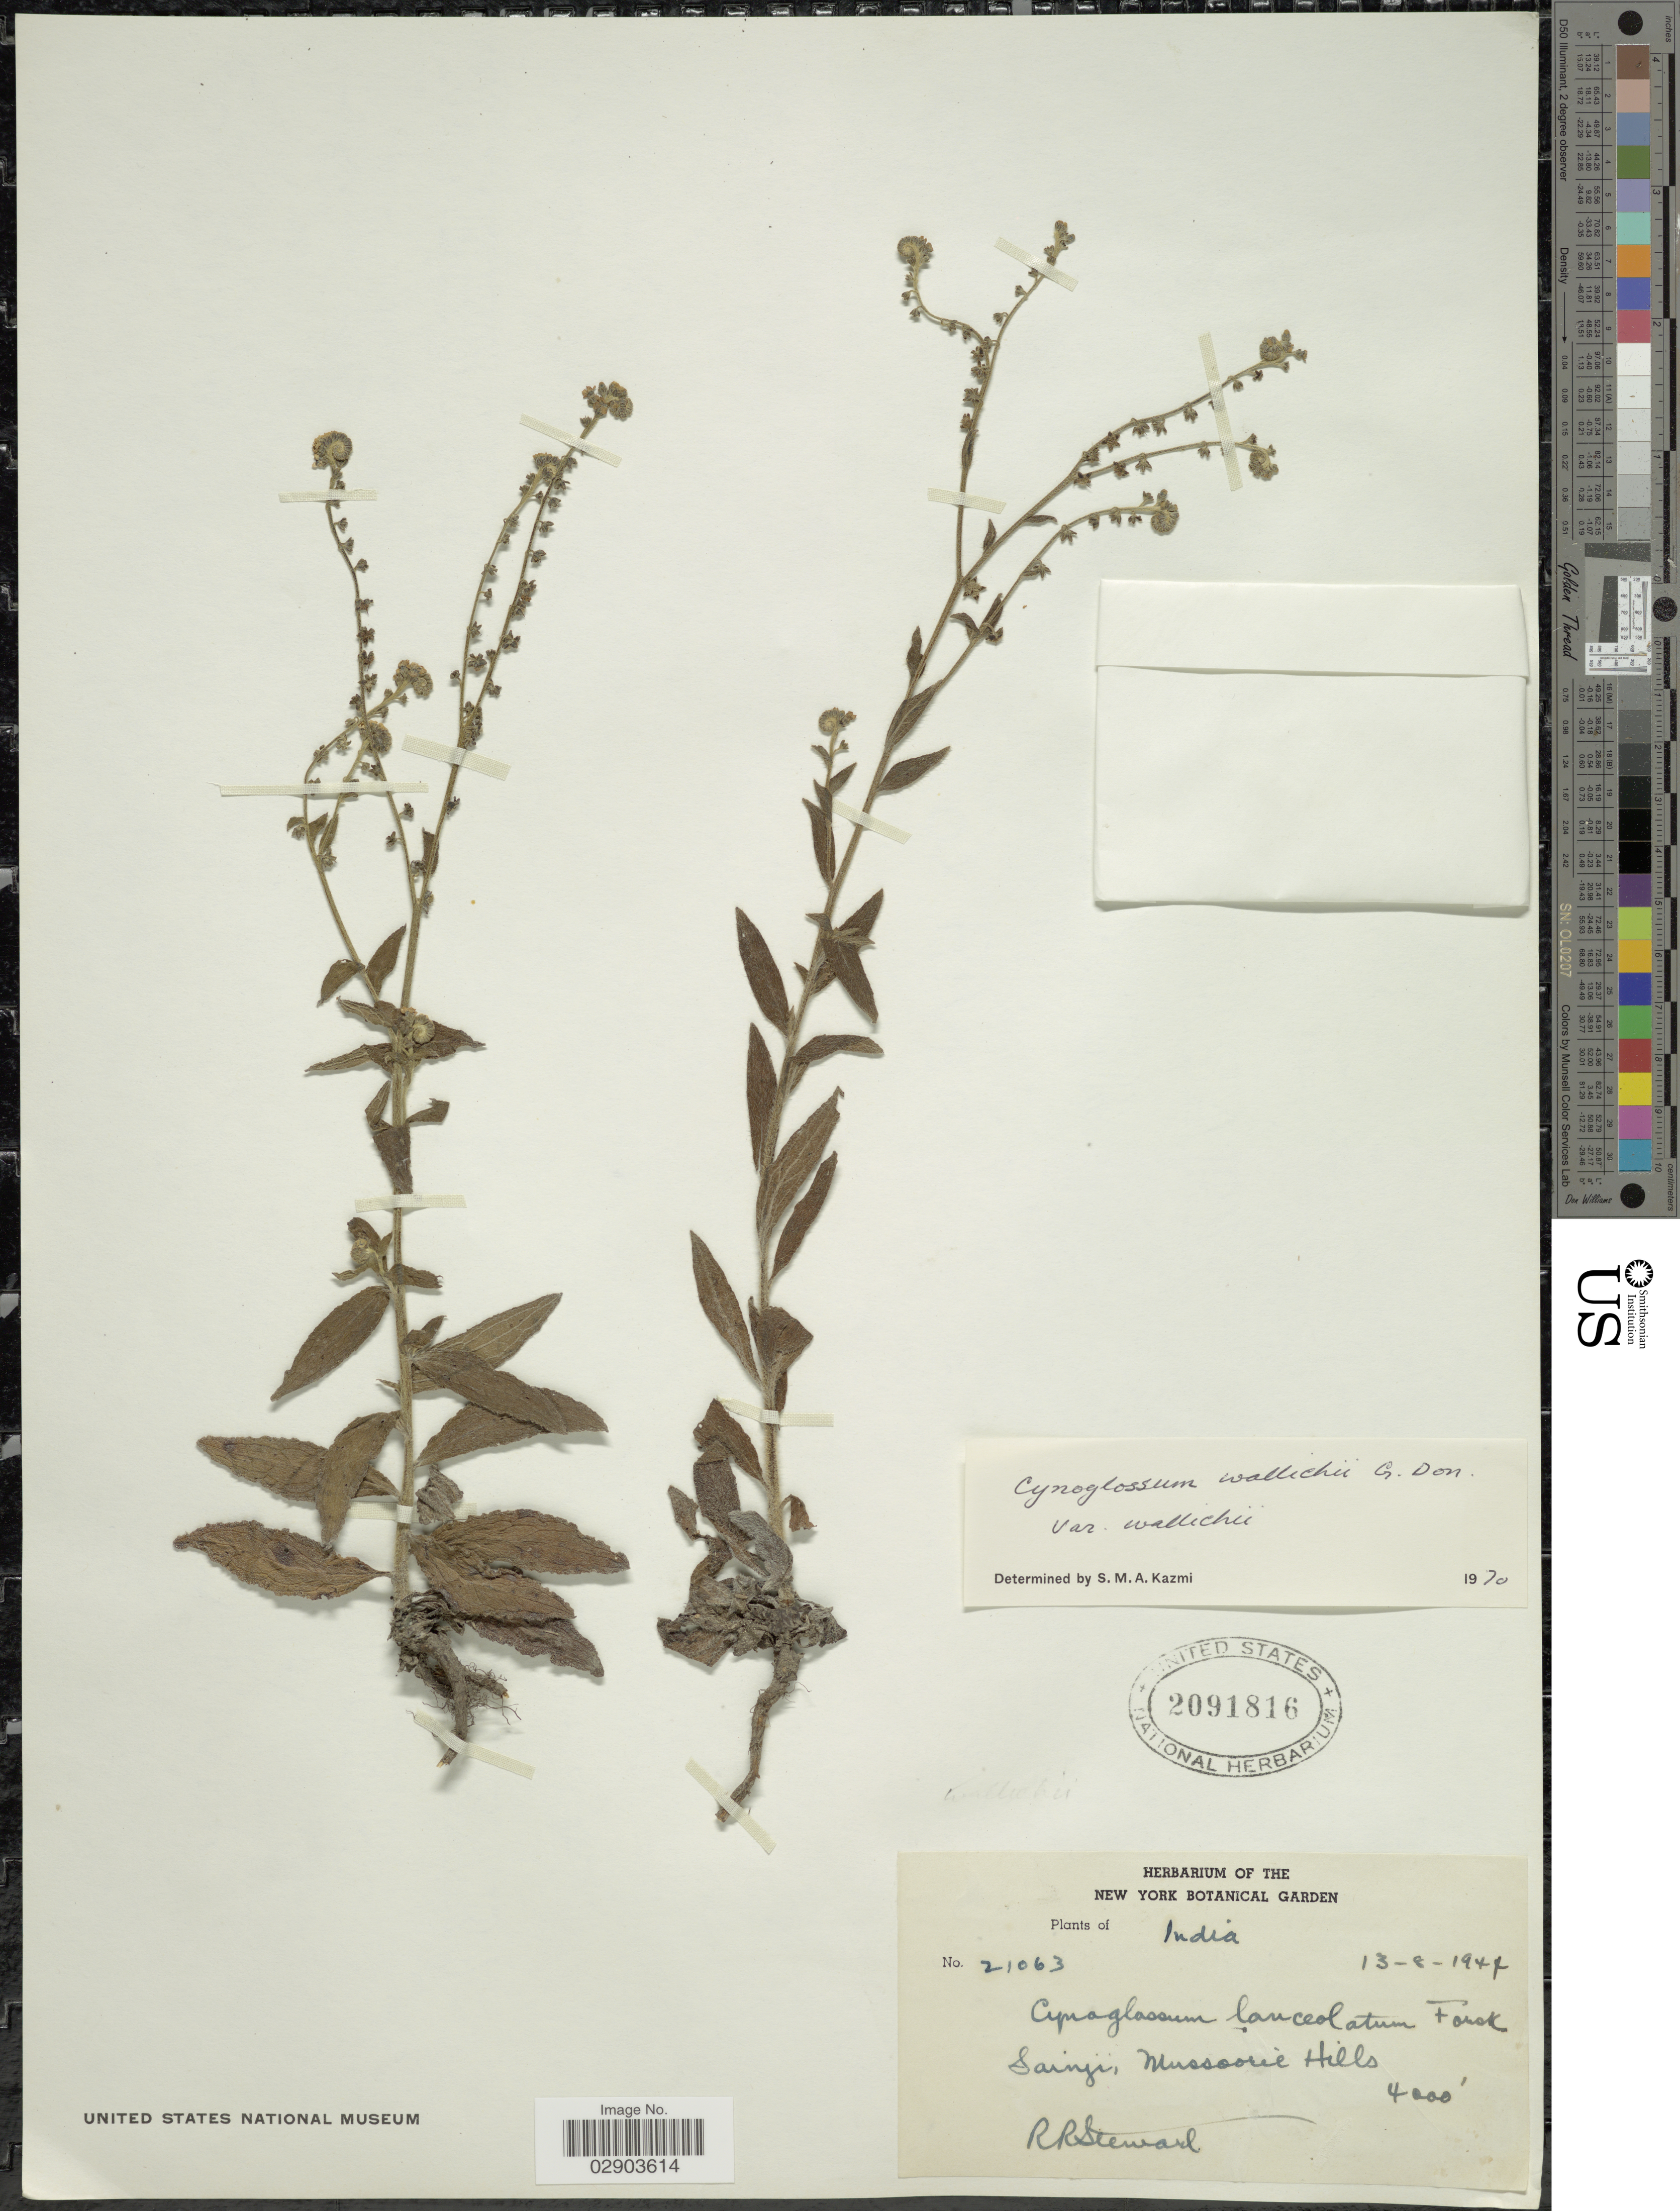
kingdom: Plantae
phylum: Tracheophyta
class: Magnoliopsida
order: Boraginales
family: Boraginaceae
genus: Cynoglossum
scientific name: Cynoglossum wallichii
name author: G. Don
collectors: R. Stewart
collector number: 21063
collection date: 1944-08-13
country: India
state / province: Uttarakhand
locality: Sainji, Mussoorie Hills.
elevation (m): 1219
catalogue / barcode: US 2091816